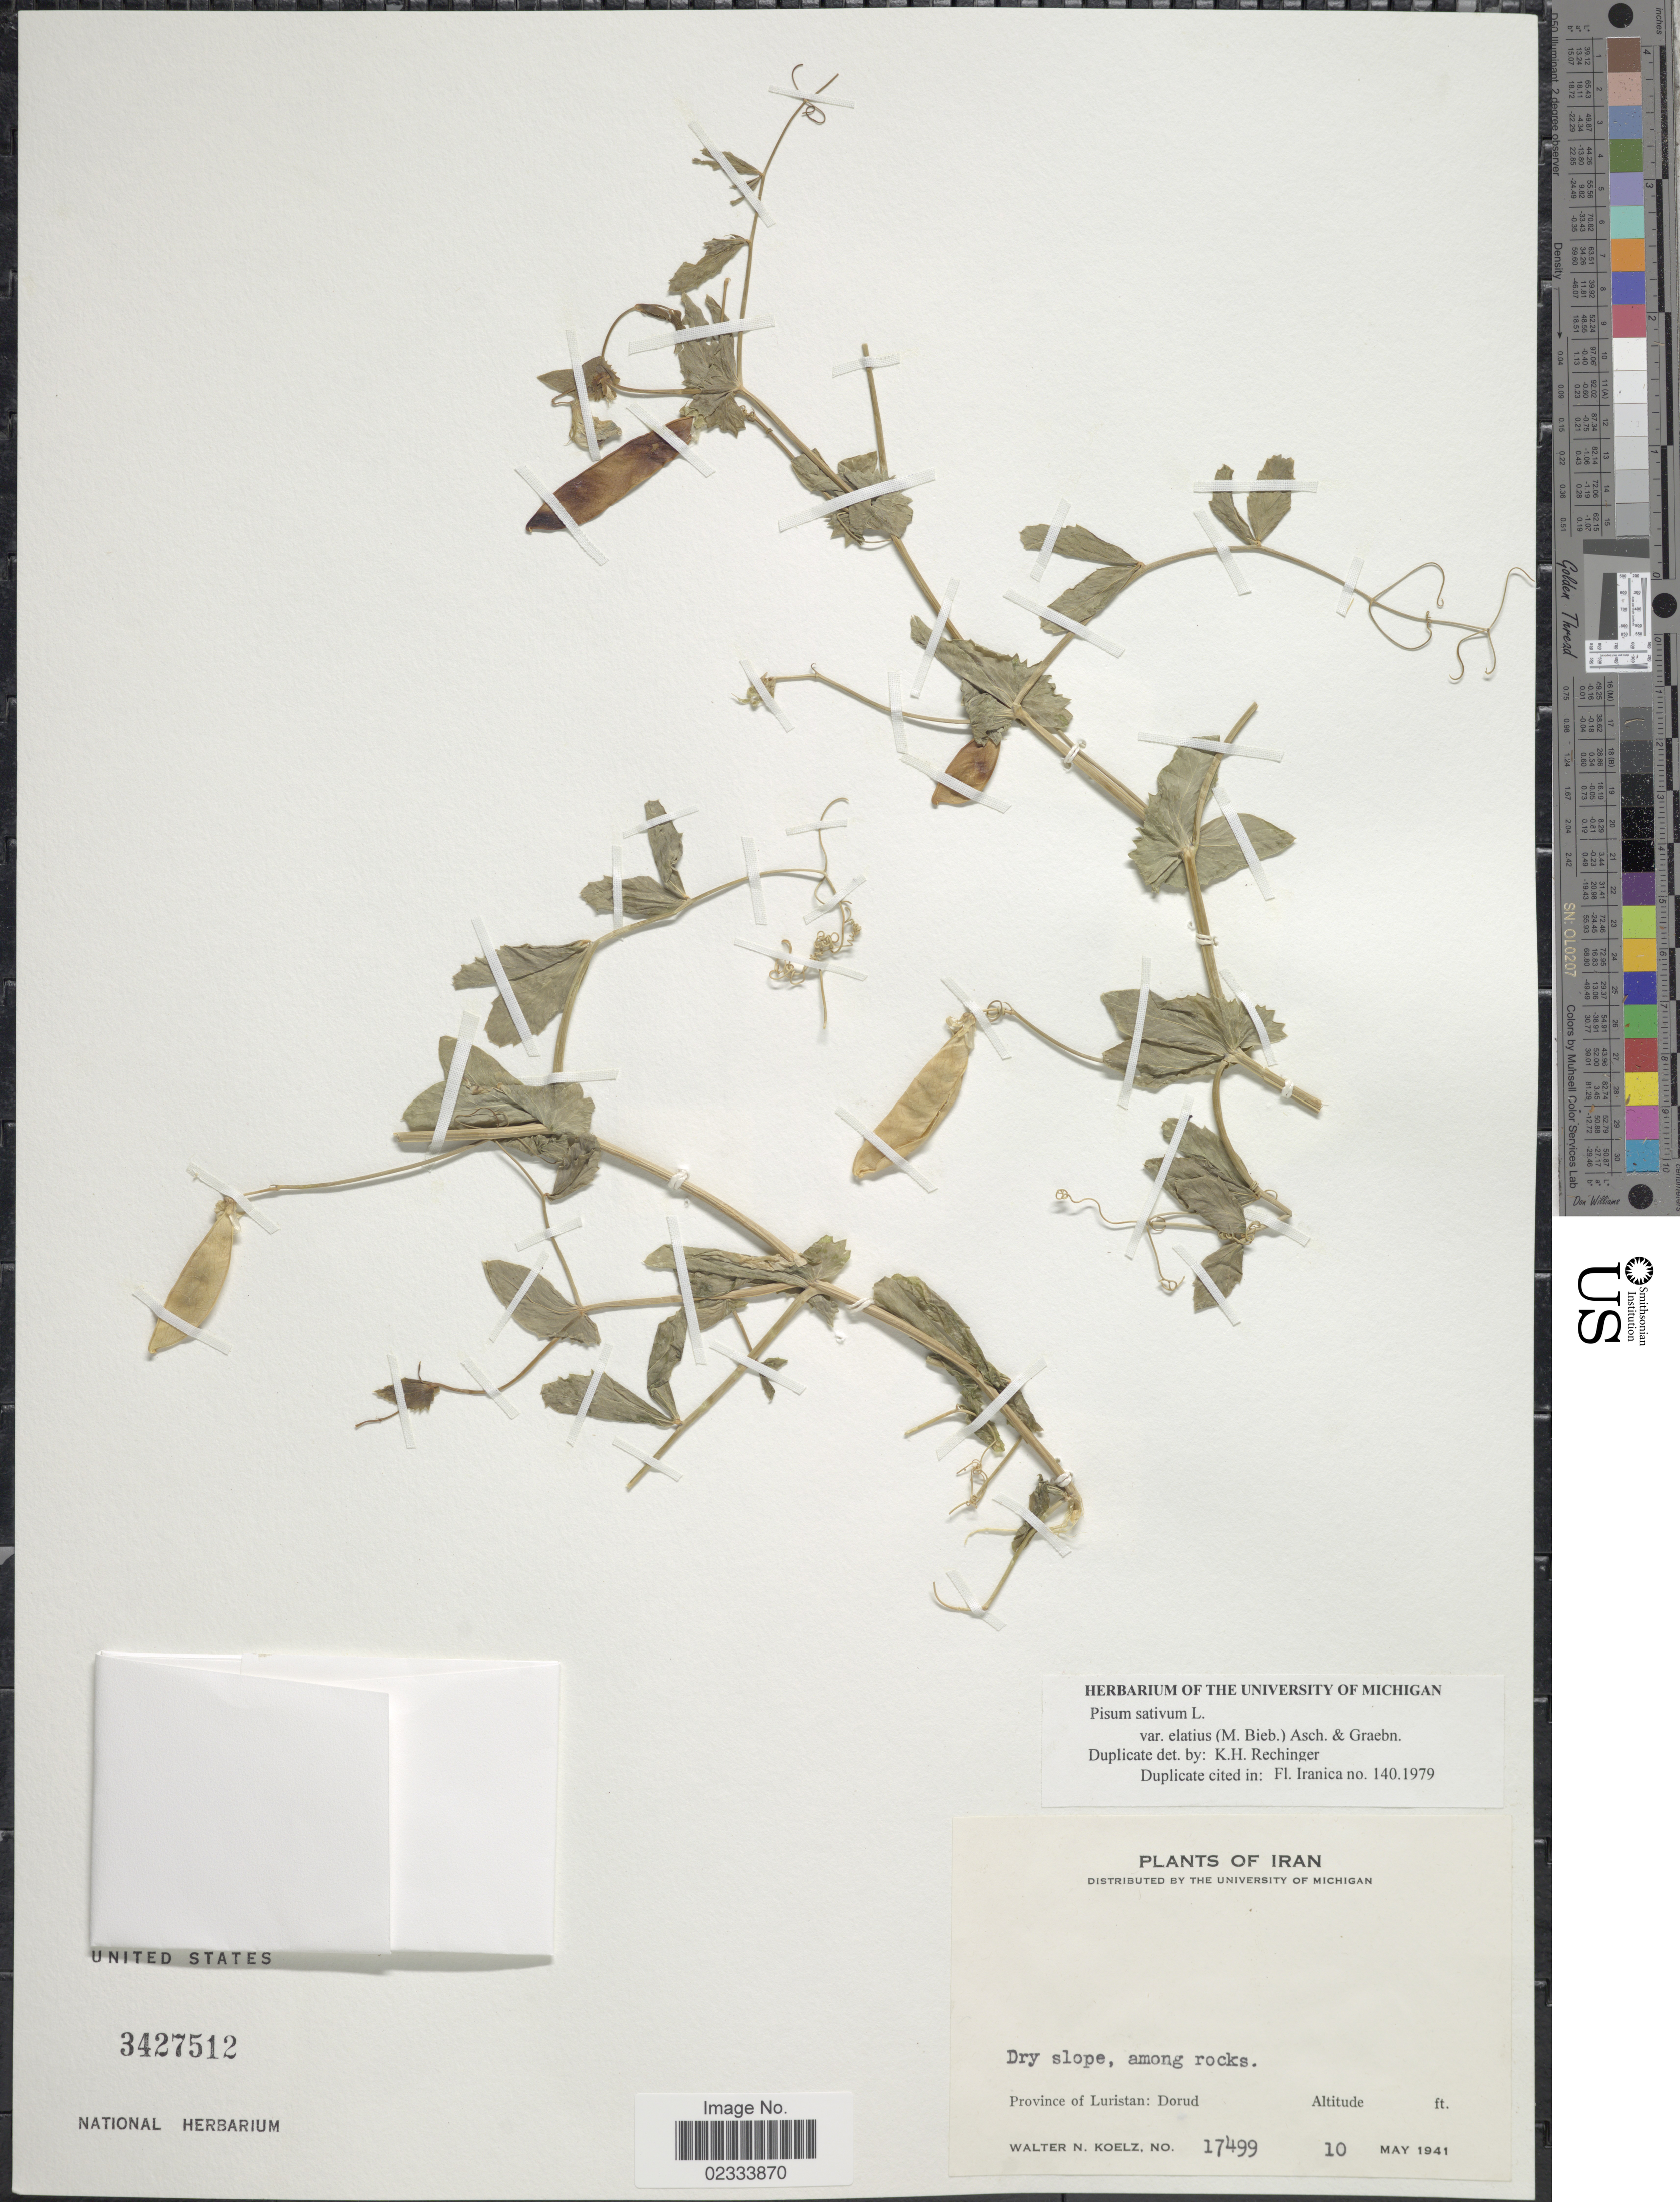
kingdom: Plantae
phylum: Tracheophyta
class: Magnoliopsida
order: Fabales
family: Fabaceae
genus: Pisum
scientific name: Pisum sativum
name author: L.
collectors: W. N. Koelz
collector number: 17499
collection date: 1941-05-10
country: Iran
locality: Province of Luristan: Dorud, dry slope, among rocks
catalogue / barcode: US 3427512